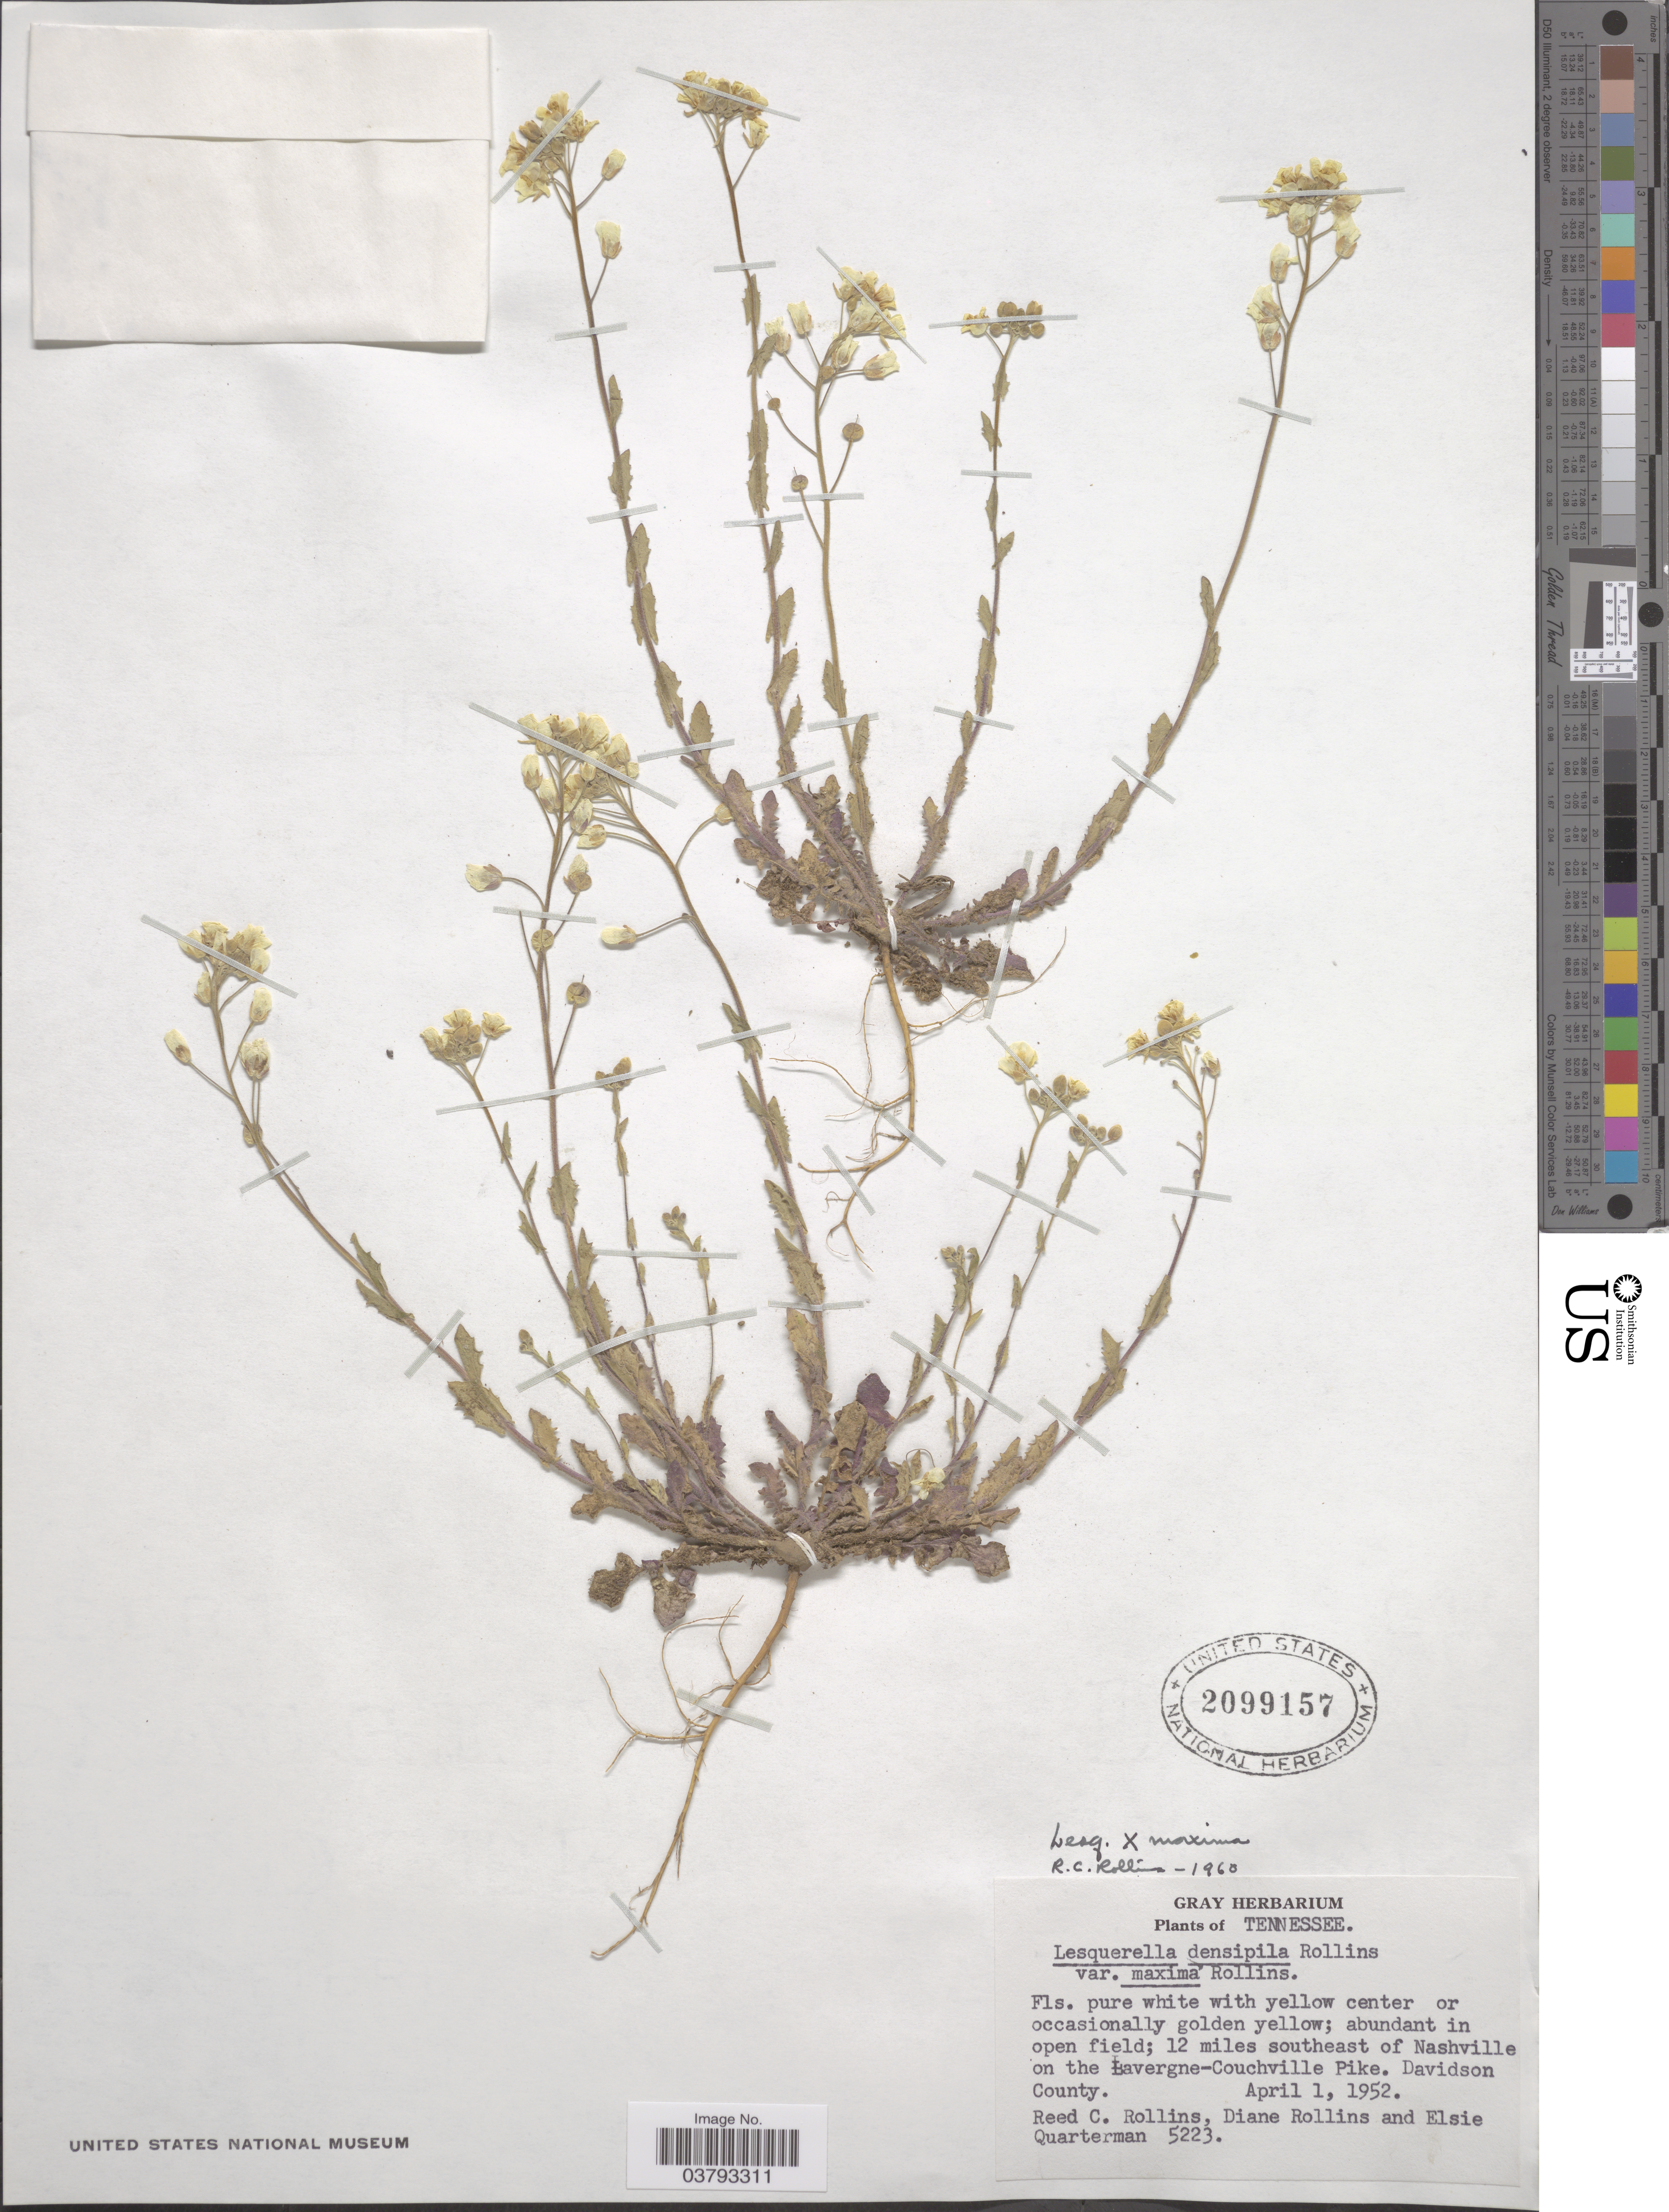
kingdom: Plantae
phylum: Tracheophyta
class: Magnoliopsida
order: Brassicales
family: Brassicaceae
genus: Lesquerella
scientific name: Lesquerella densipila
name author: Rollins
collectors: R. C. Rollins, D. Rollins & E. Quarterman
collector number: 5223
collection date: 1952-04-01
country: United States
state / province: Tennessee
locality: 12 miles southeast of Nashville on the Lavergne-Couchville Pike. Davidson County.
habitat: abundant in open field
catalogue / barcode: US 2099157